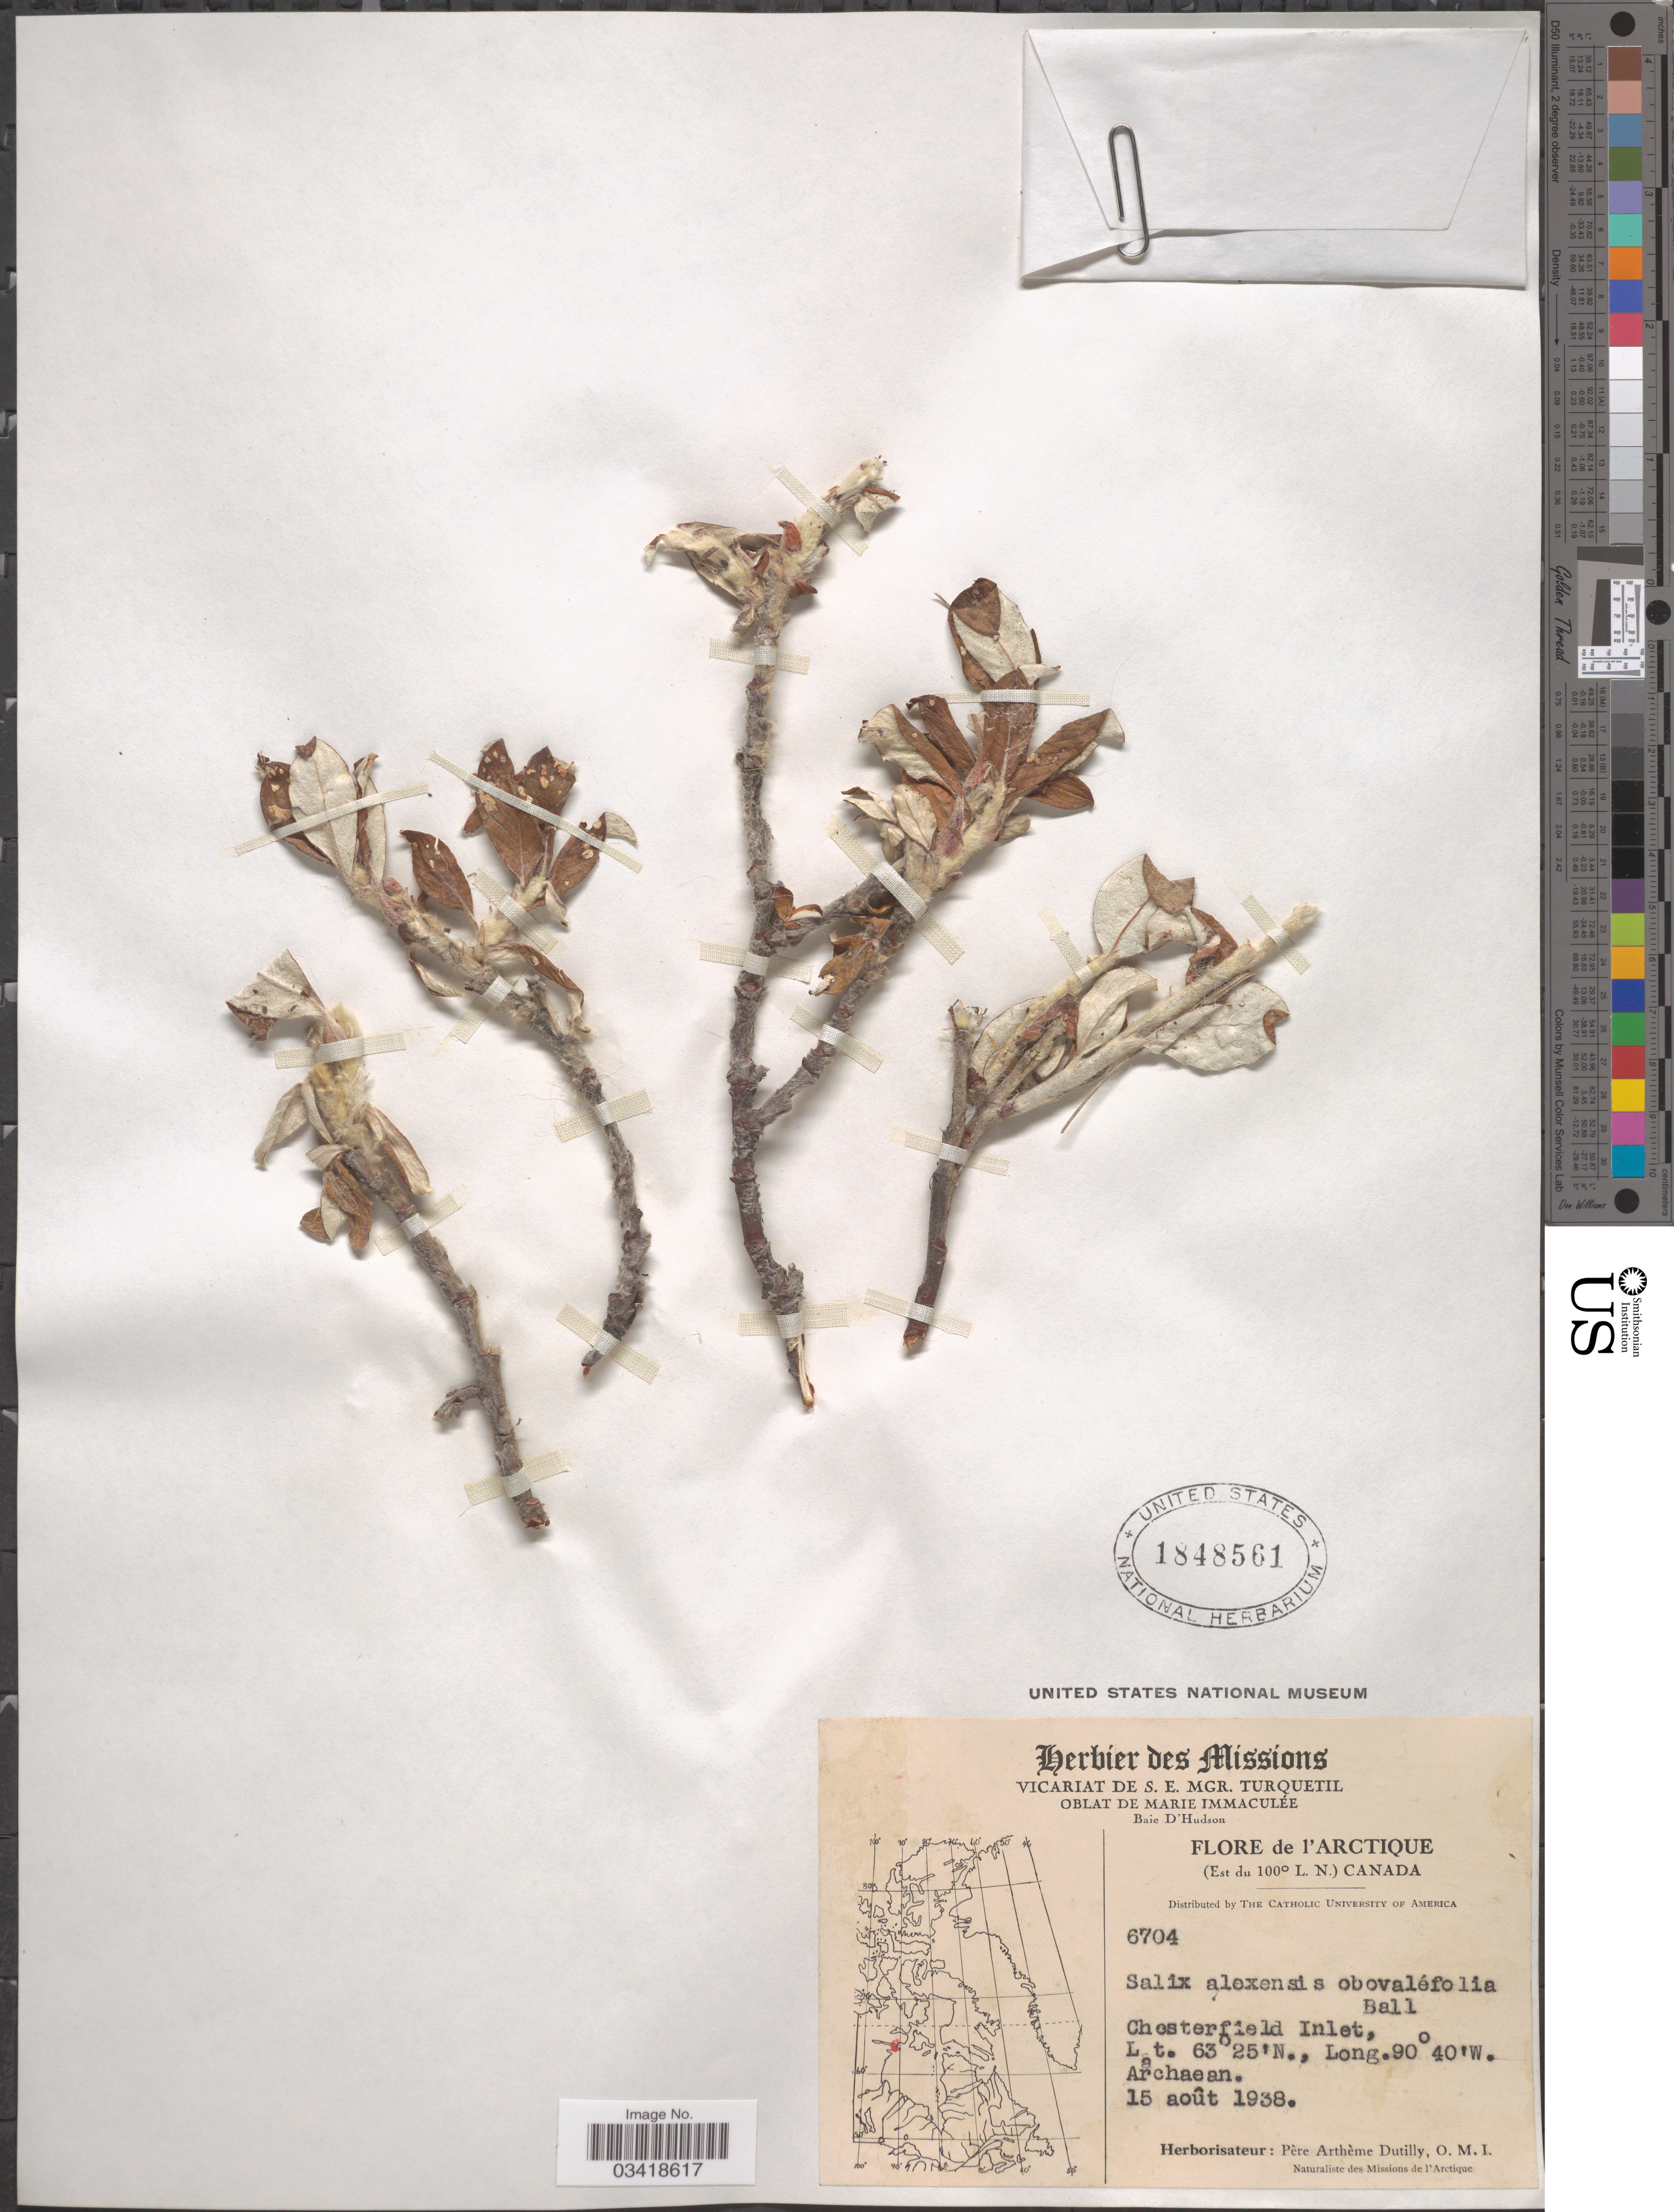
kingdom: Plantae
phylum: Tracheophyta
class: Magnoliopsida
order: Malpighiales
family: Salicaceae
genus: Salix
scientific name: Salix alaxensis var. obovalifolia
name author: C.R. Ball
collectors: P. Dutilly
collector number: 6704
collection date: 1938-08-15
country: Canada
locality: Arctique (Est du 100° L.N.). Chesterfield Inlet.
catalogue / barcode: US 1848561